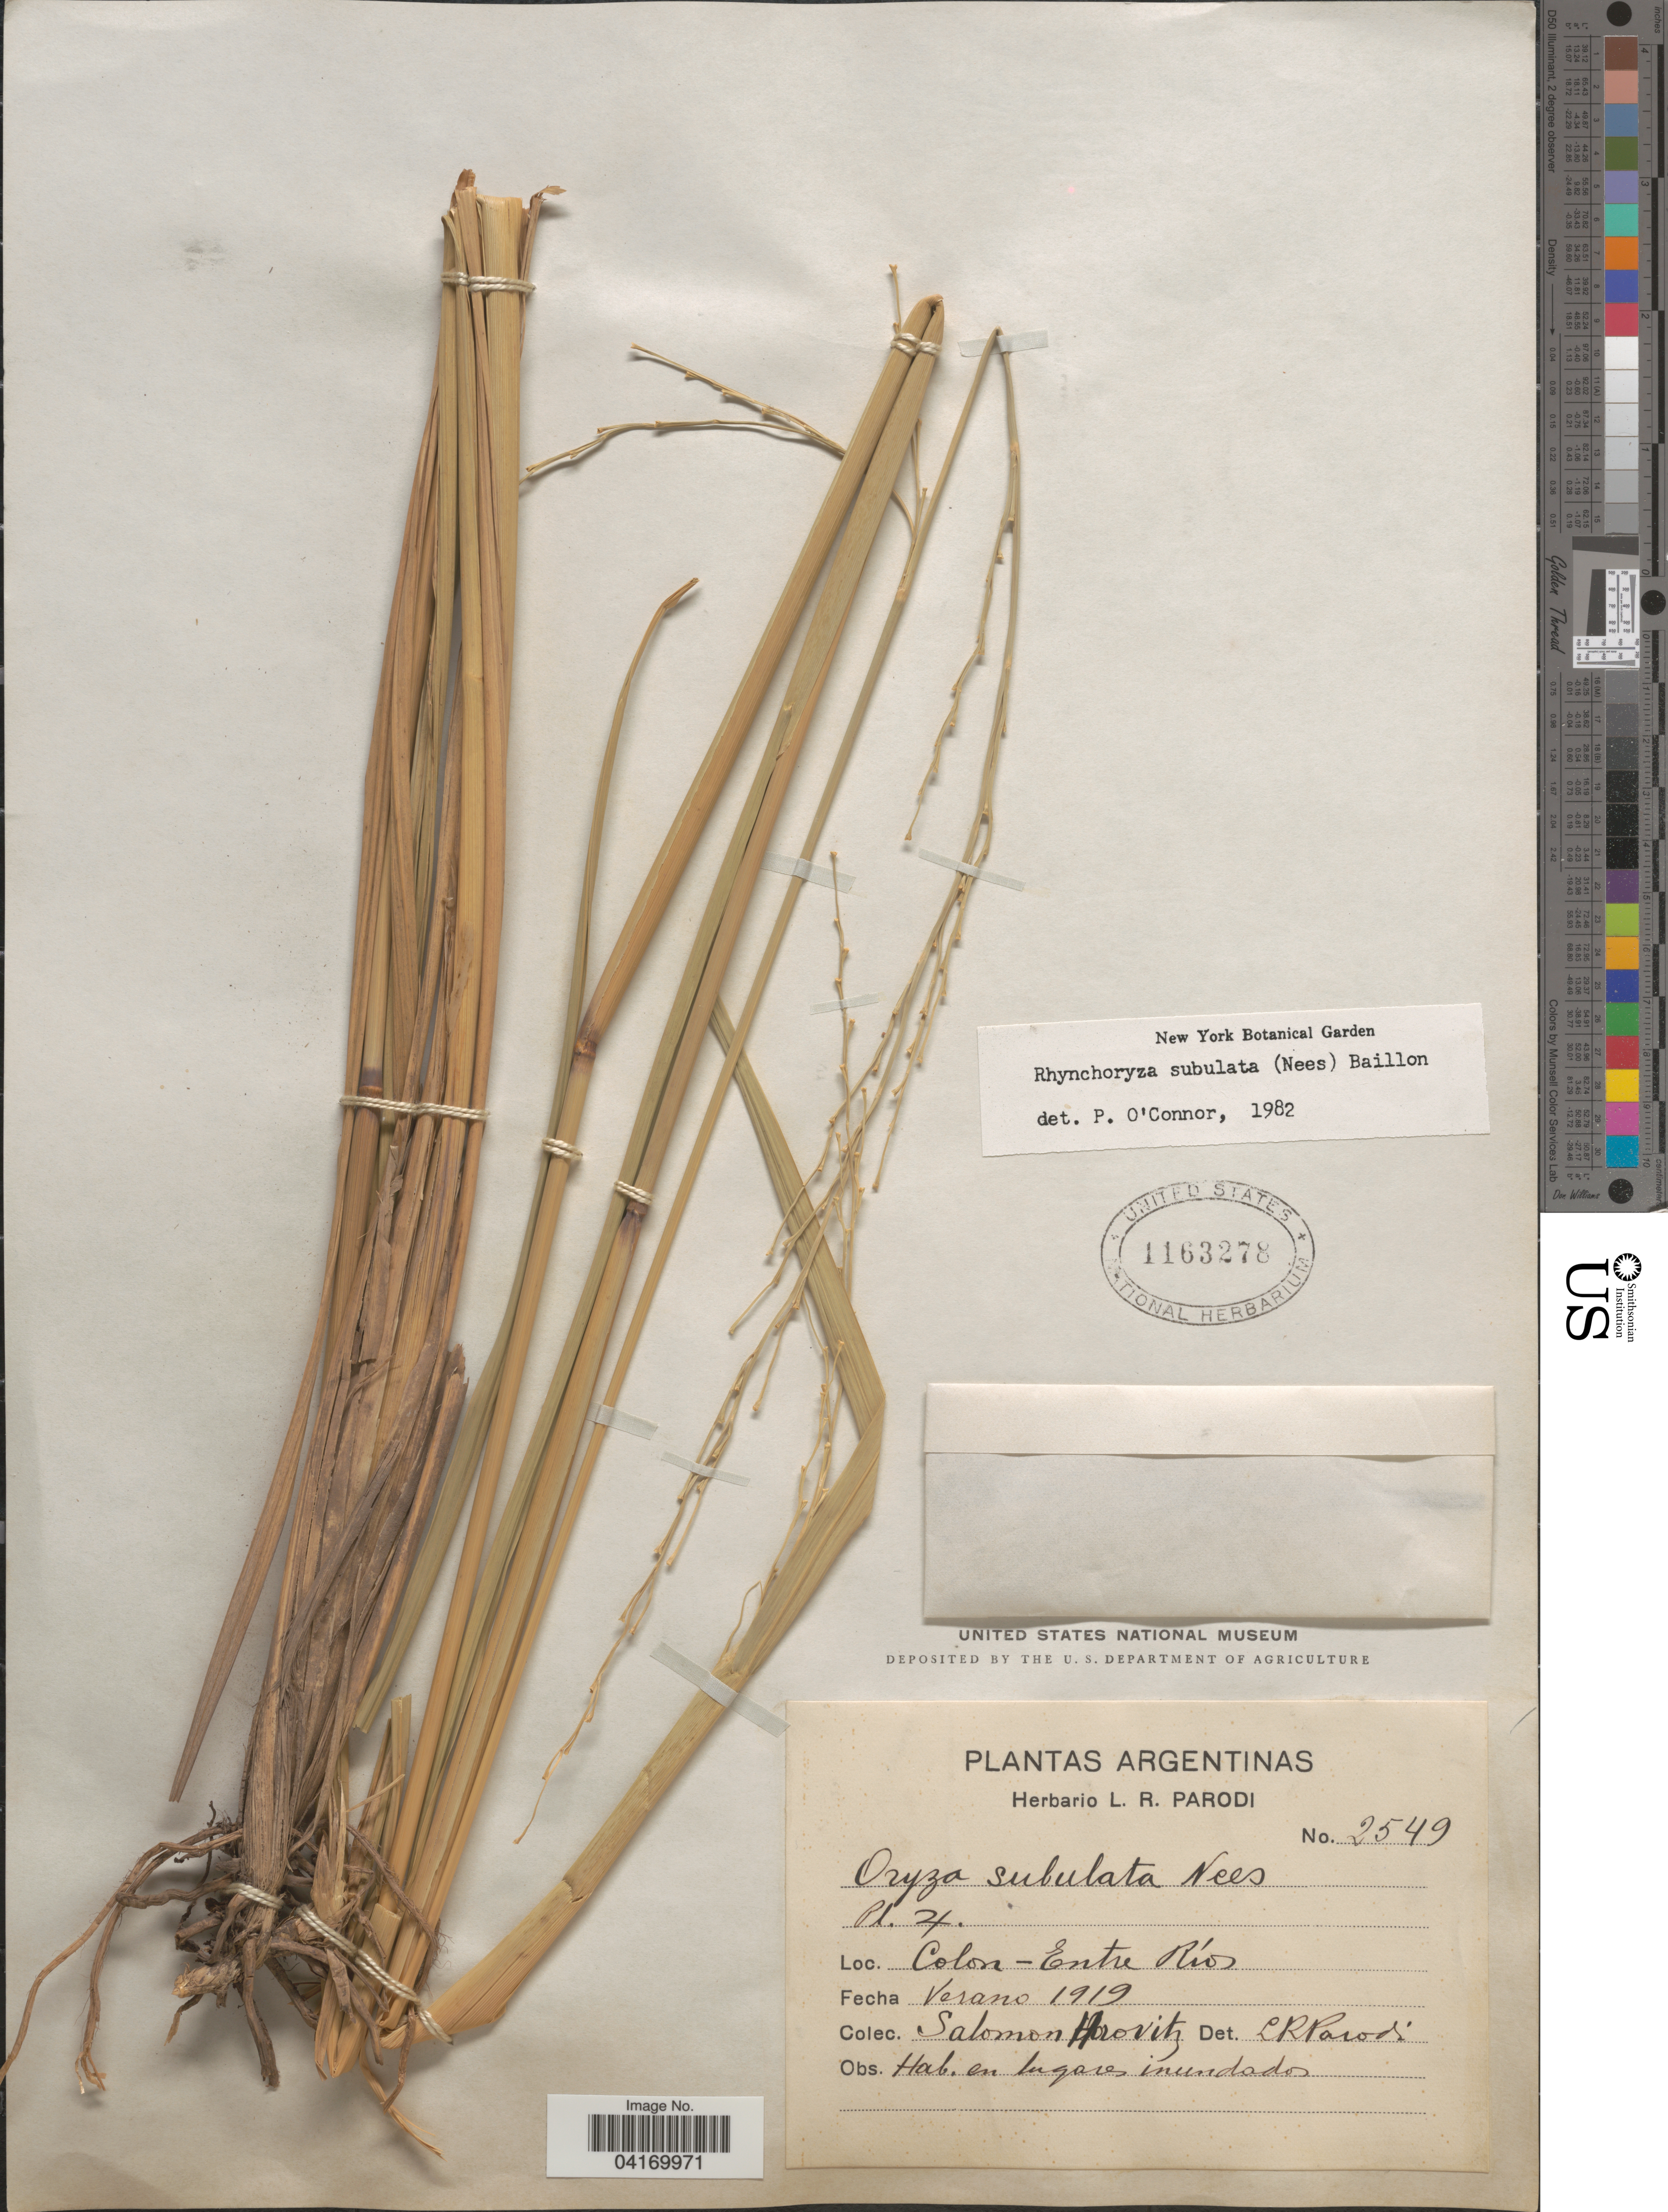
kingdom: Plantae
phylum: Tracheophyta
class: Liliopsida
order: Poales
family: Poaceae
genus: Rhynchoryza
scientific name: Rhynchoryza subulata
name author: (Nees) Baill.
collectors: S. Horovitz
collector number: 2549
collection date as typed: Verano 1919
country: Argentina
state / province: Entre Rios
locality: Colon.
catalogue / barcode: US 1163278